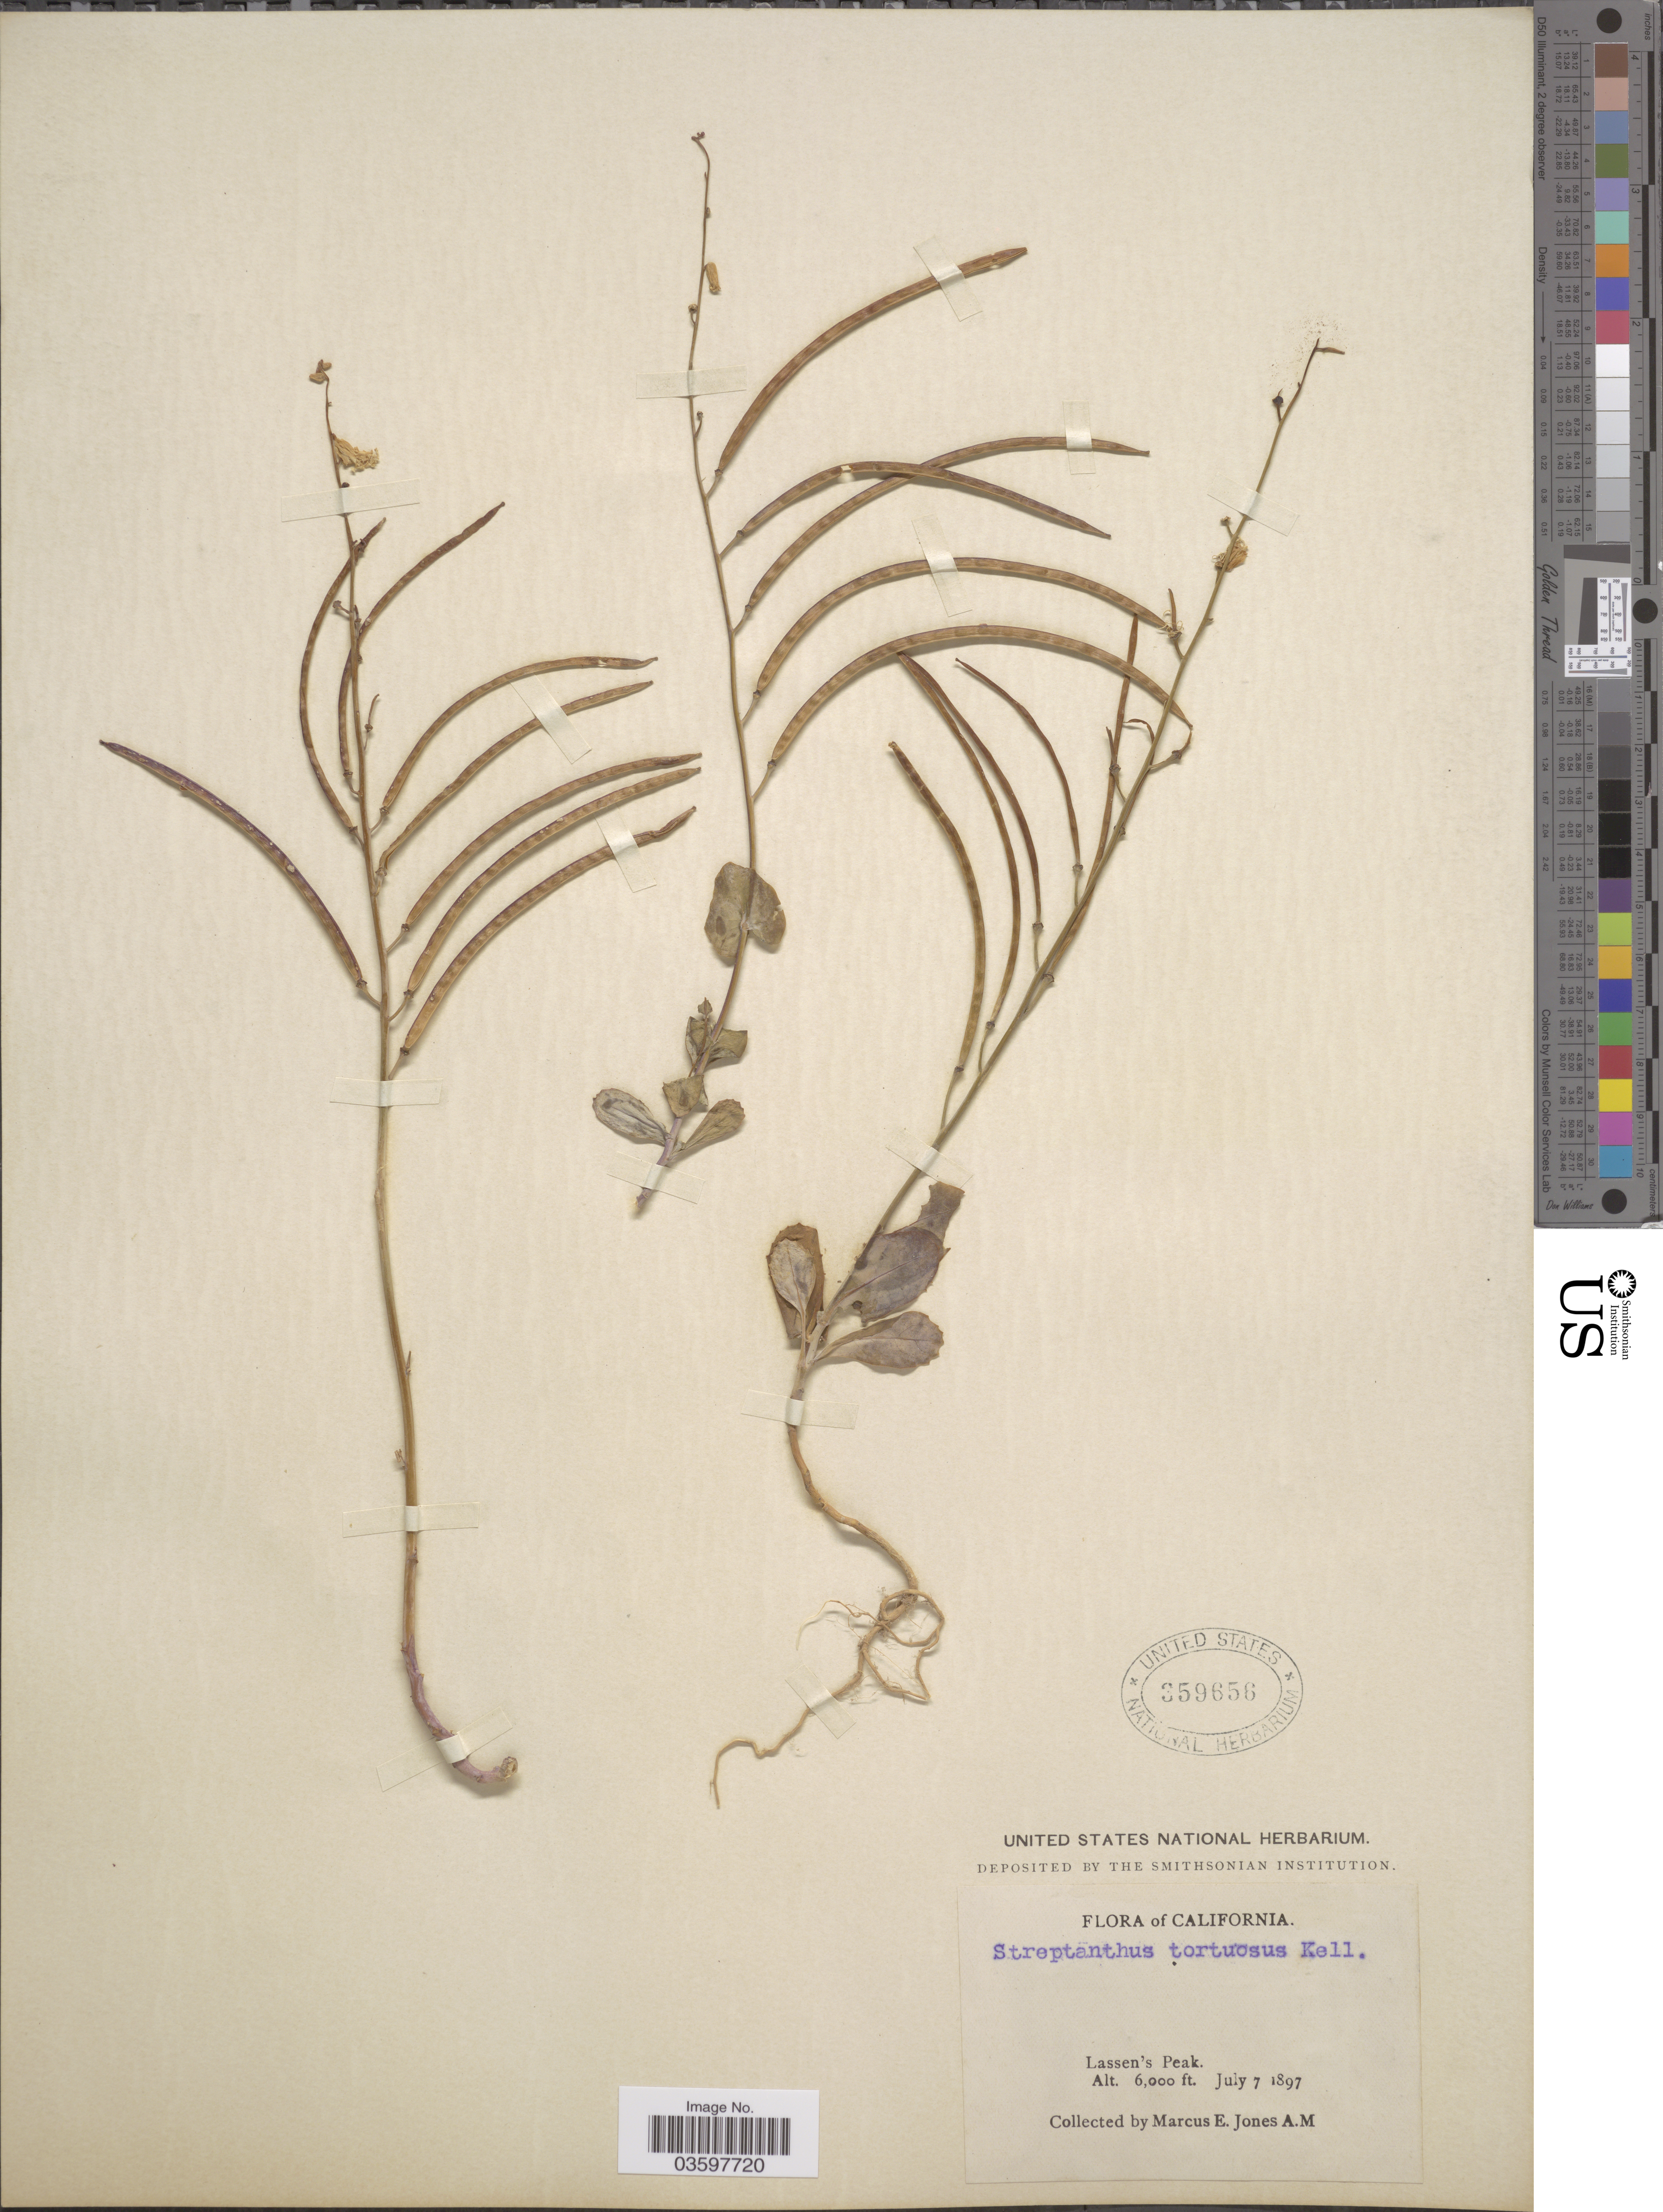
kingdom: Plantae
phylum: Tracheophyta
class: Magnoliopsida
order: Brassicales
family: Brassicaceae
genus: Streptanthus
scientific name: Streptanthus tortuosus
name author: Kellogg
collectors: M. E. Jones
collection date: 1897-07-07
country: United States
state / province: California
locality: Lassen's Peak.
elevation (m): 1829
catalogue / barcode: US 359656